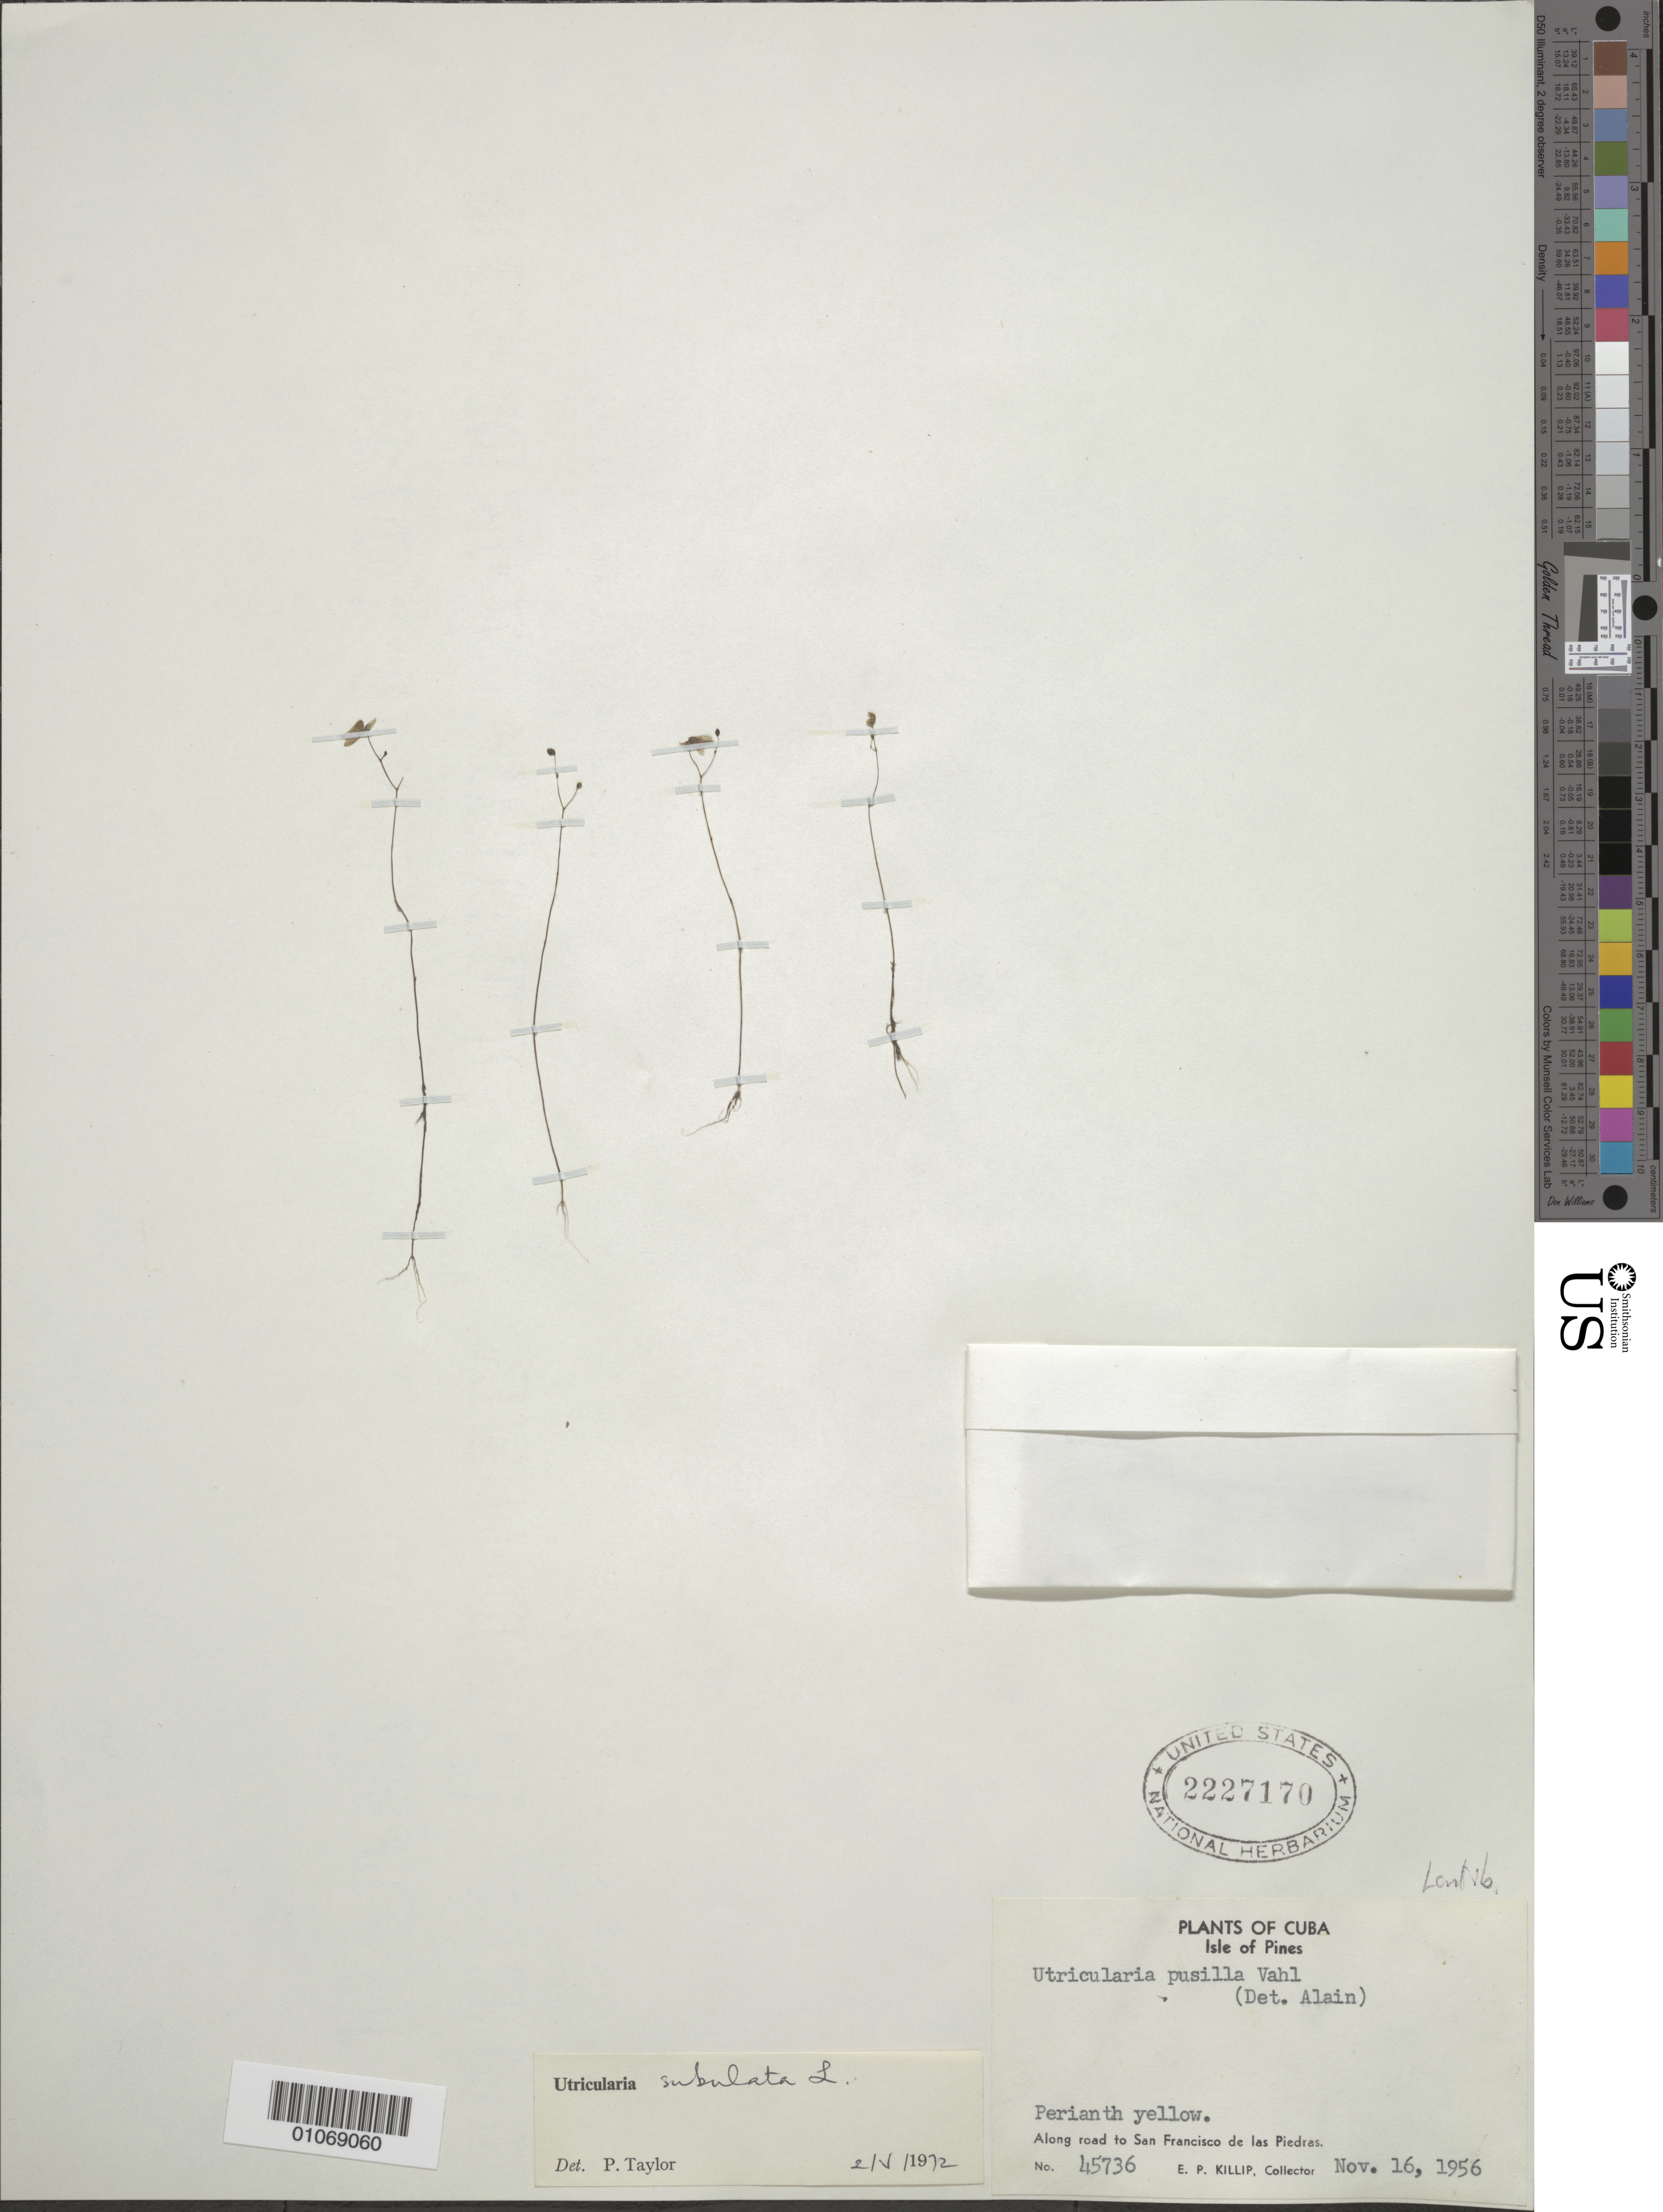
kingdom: Plantae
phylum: Tracheophyta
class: Magnoliopsida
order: Lamiales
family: Lentibulariaceae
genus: Utricularia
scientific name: Utricularia subulata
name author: L.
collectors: E. P. Killip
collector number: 45736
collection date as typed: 16 Nov 1956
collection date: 1956-11-16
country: Cuba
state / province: Isla de La Juventud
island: Isla de la Juventud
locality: Isle of Pines, Along road to San Francisco de las Piedras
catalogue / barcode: US 2227170